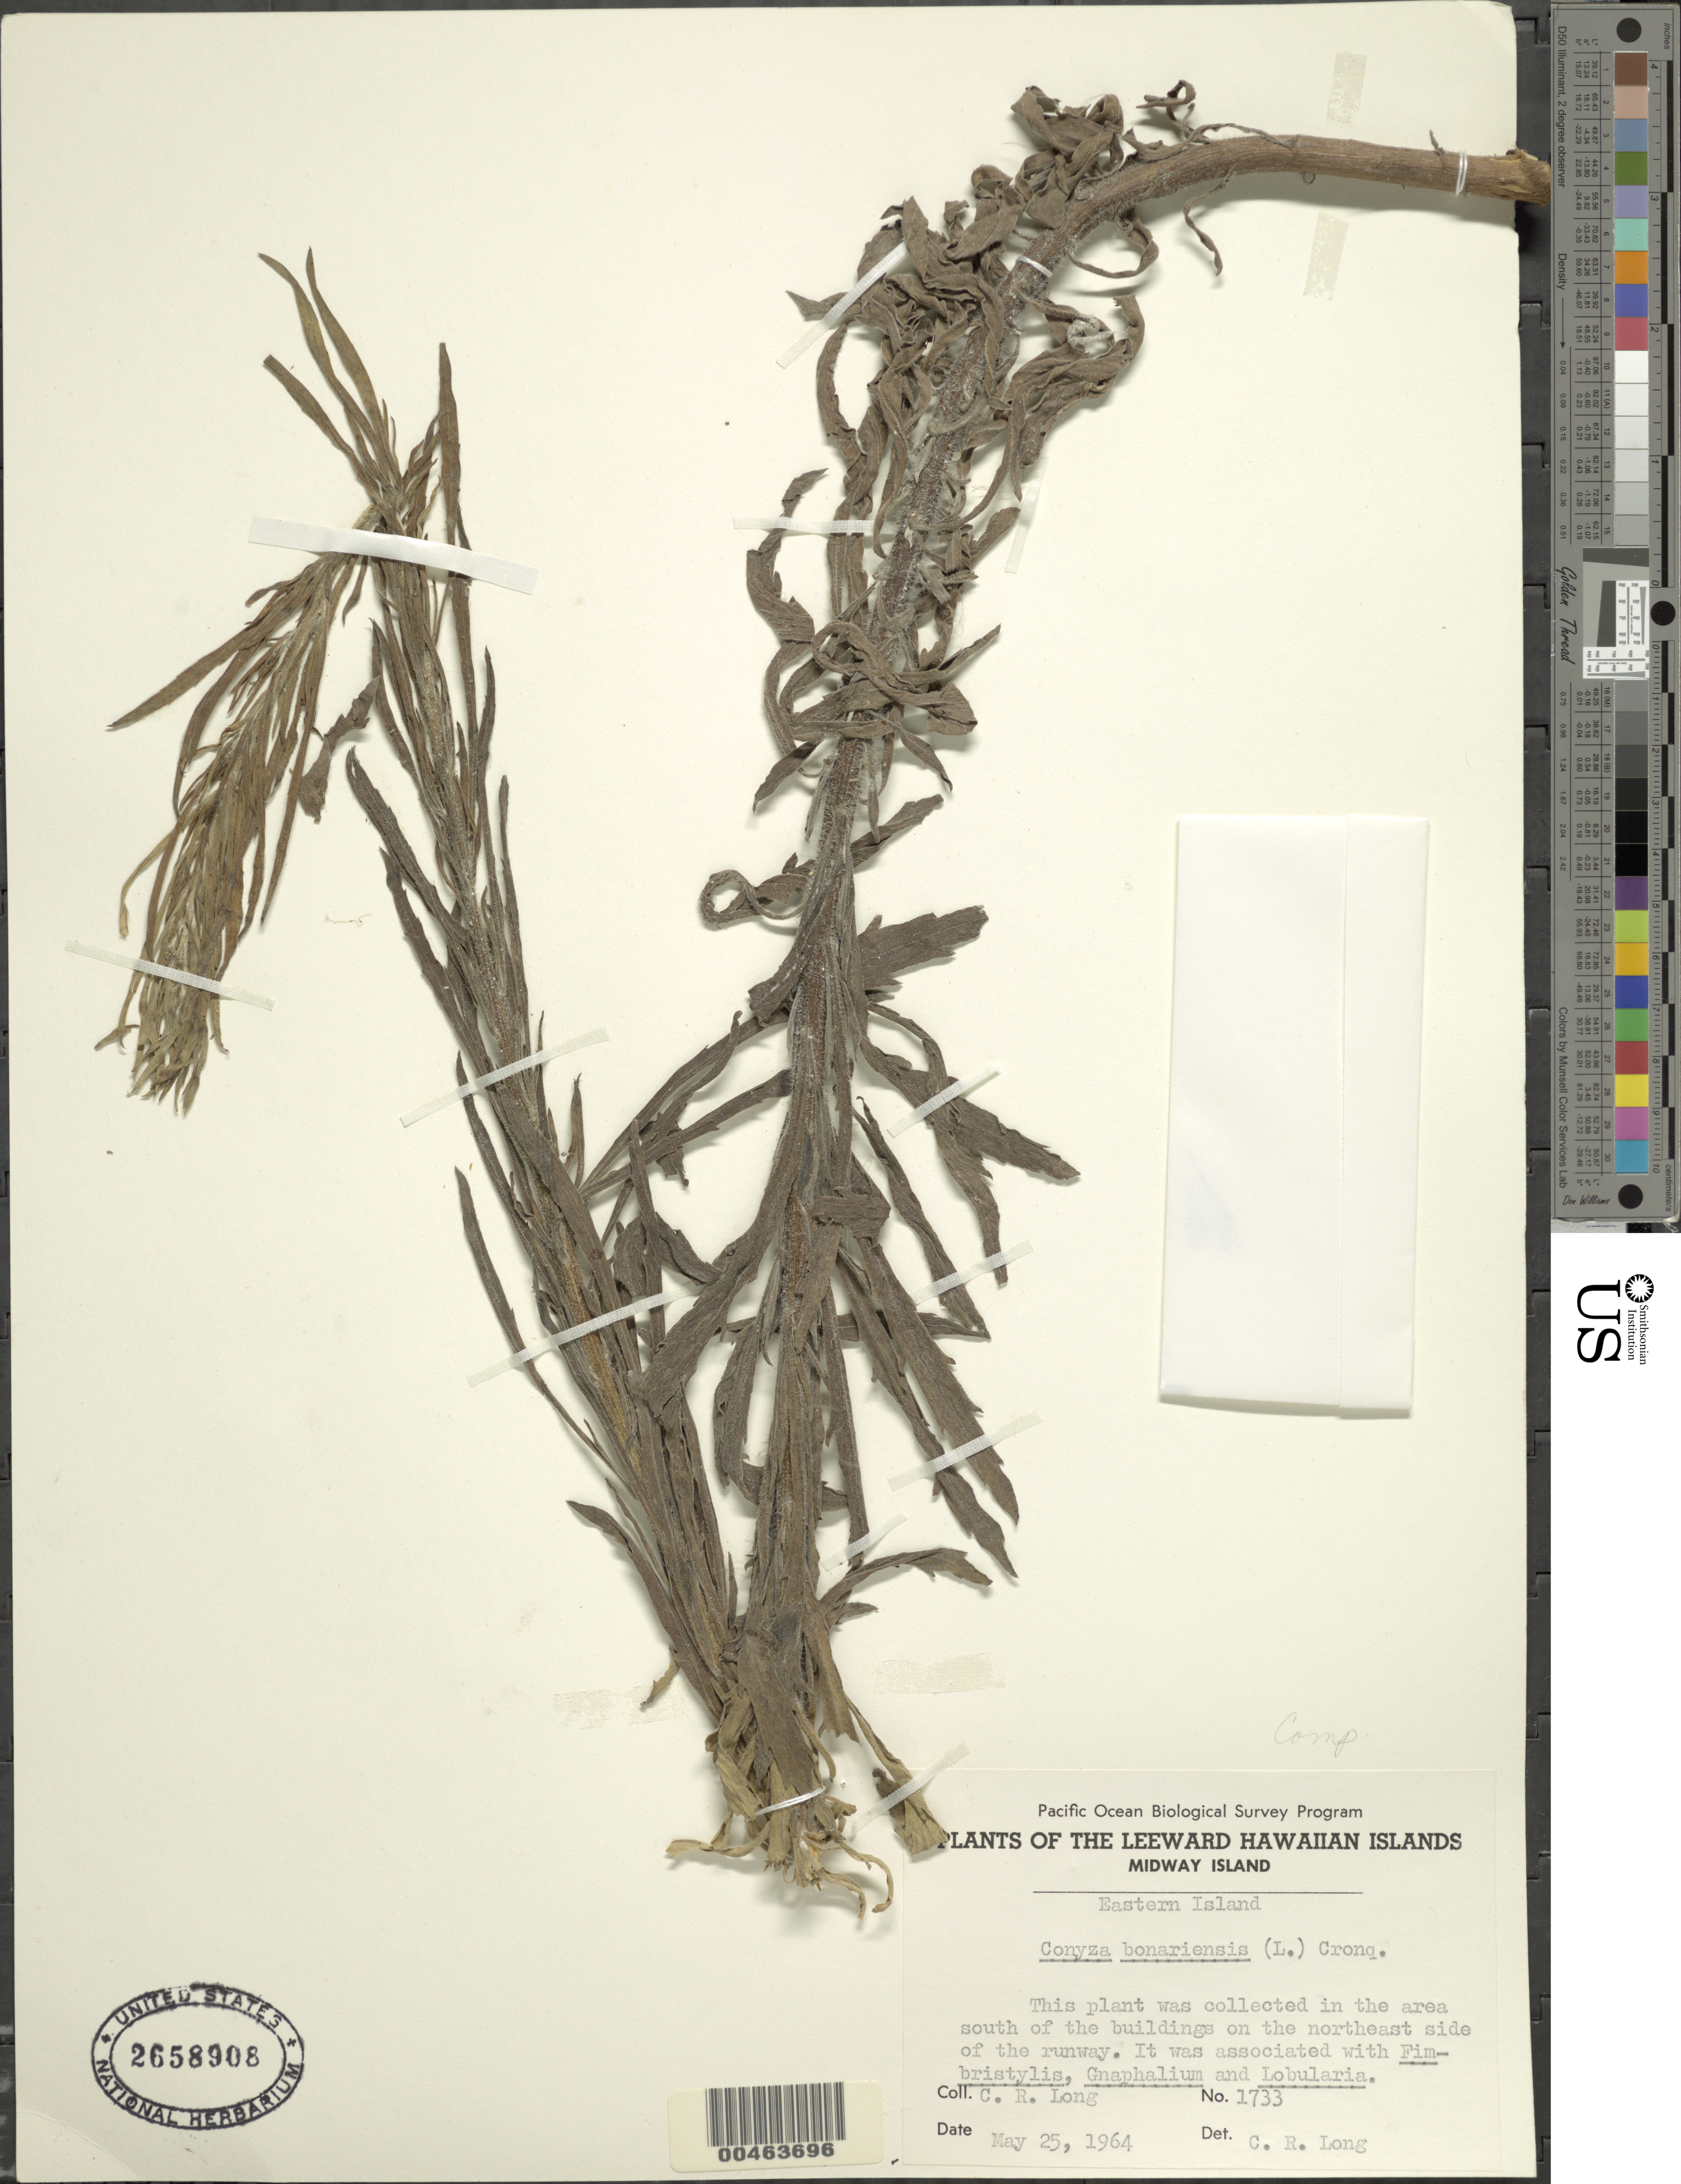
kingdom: Plantae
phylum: Tracheophyta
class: Magnoliopsida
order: Asterales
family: Asteraceae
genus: Erigeron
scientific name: Erigeron bonariensis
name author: L.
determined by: Wagner, W. L., (BOT), Smithsonian Institution - National Museum of Natural History (UNITED STATES)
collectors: C. Long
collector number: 1733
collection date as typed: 25 May 1964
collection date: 1964-05-25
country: U.S. Administered Pacific Islands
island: Midway Atoll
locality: Eastern Islet: in the area south of the buildings on the northeast side of the runway.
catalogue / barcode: US 2658908